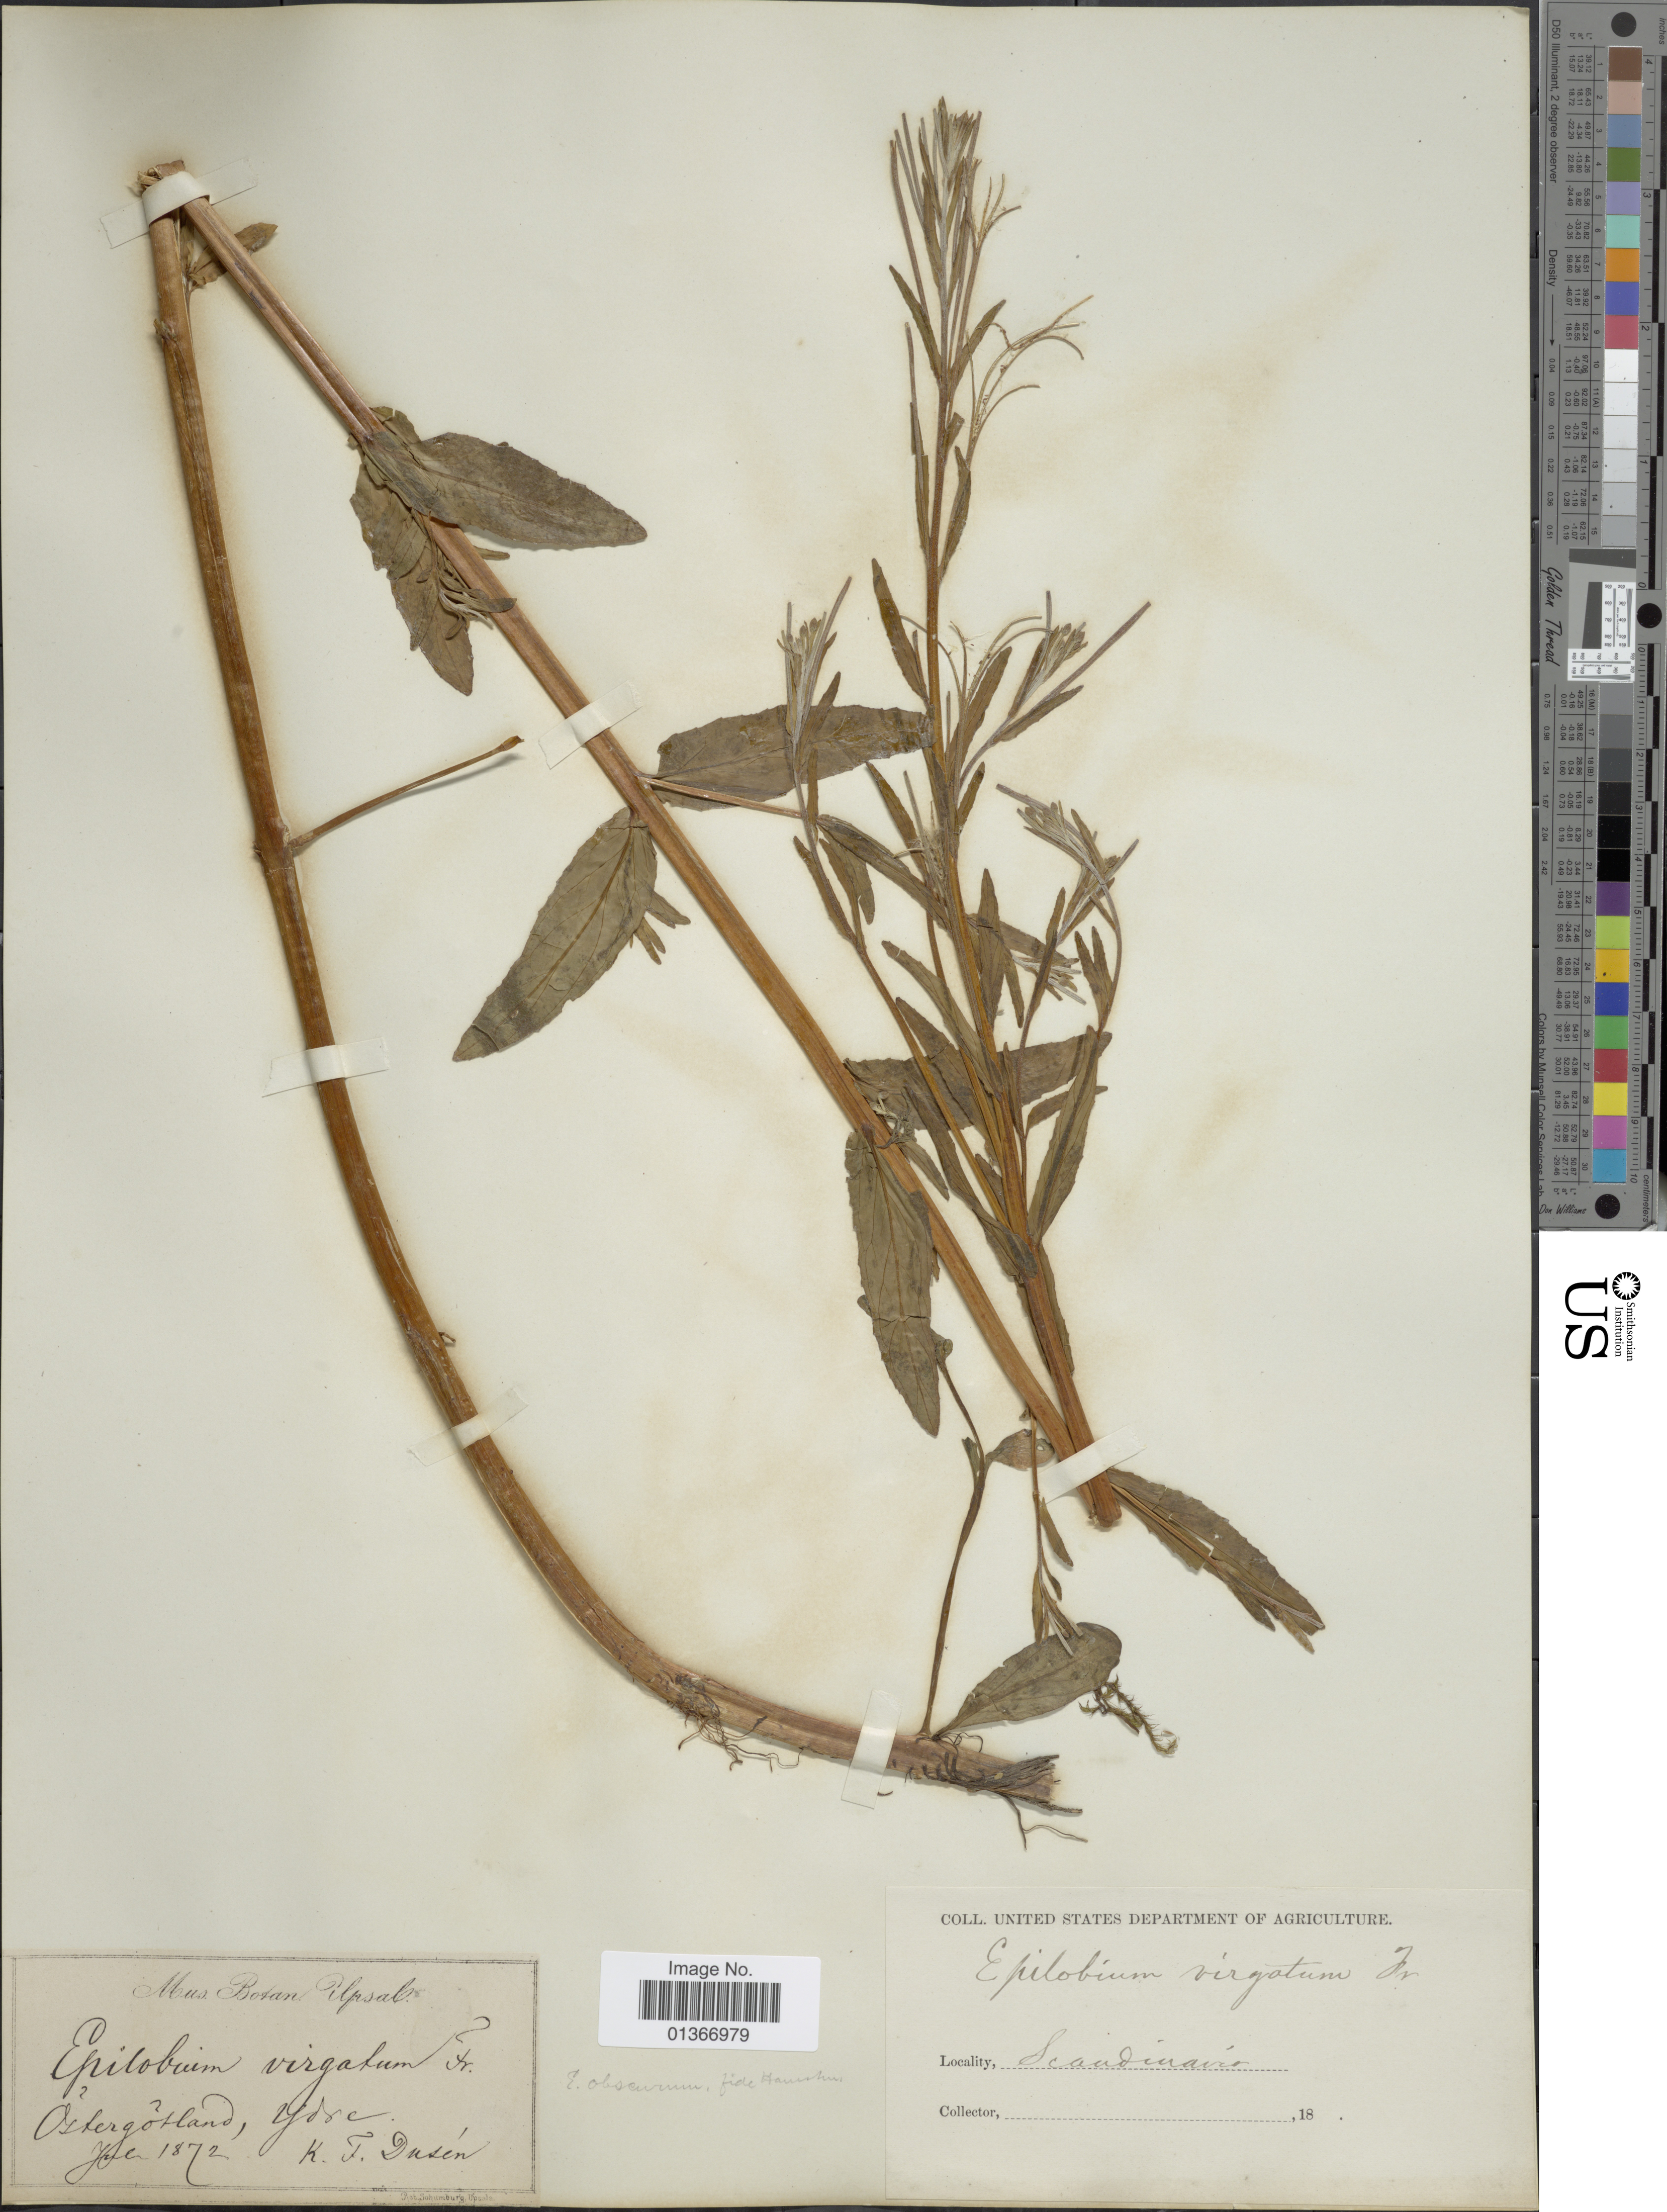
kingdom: Plantae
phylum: Tracheophyta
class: Magnoliopsida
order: Myrtales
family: Onagraceae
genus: Epilobium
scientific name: Epilobium obscurum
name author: Schreb.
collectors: K. Dusén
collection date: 1872-07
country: Sweden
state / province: Östergötland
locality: Ydre